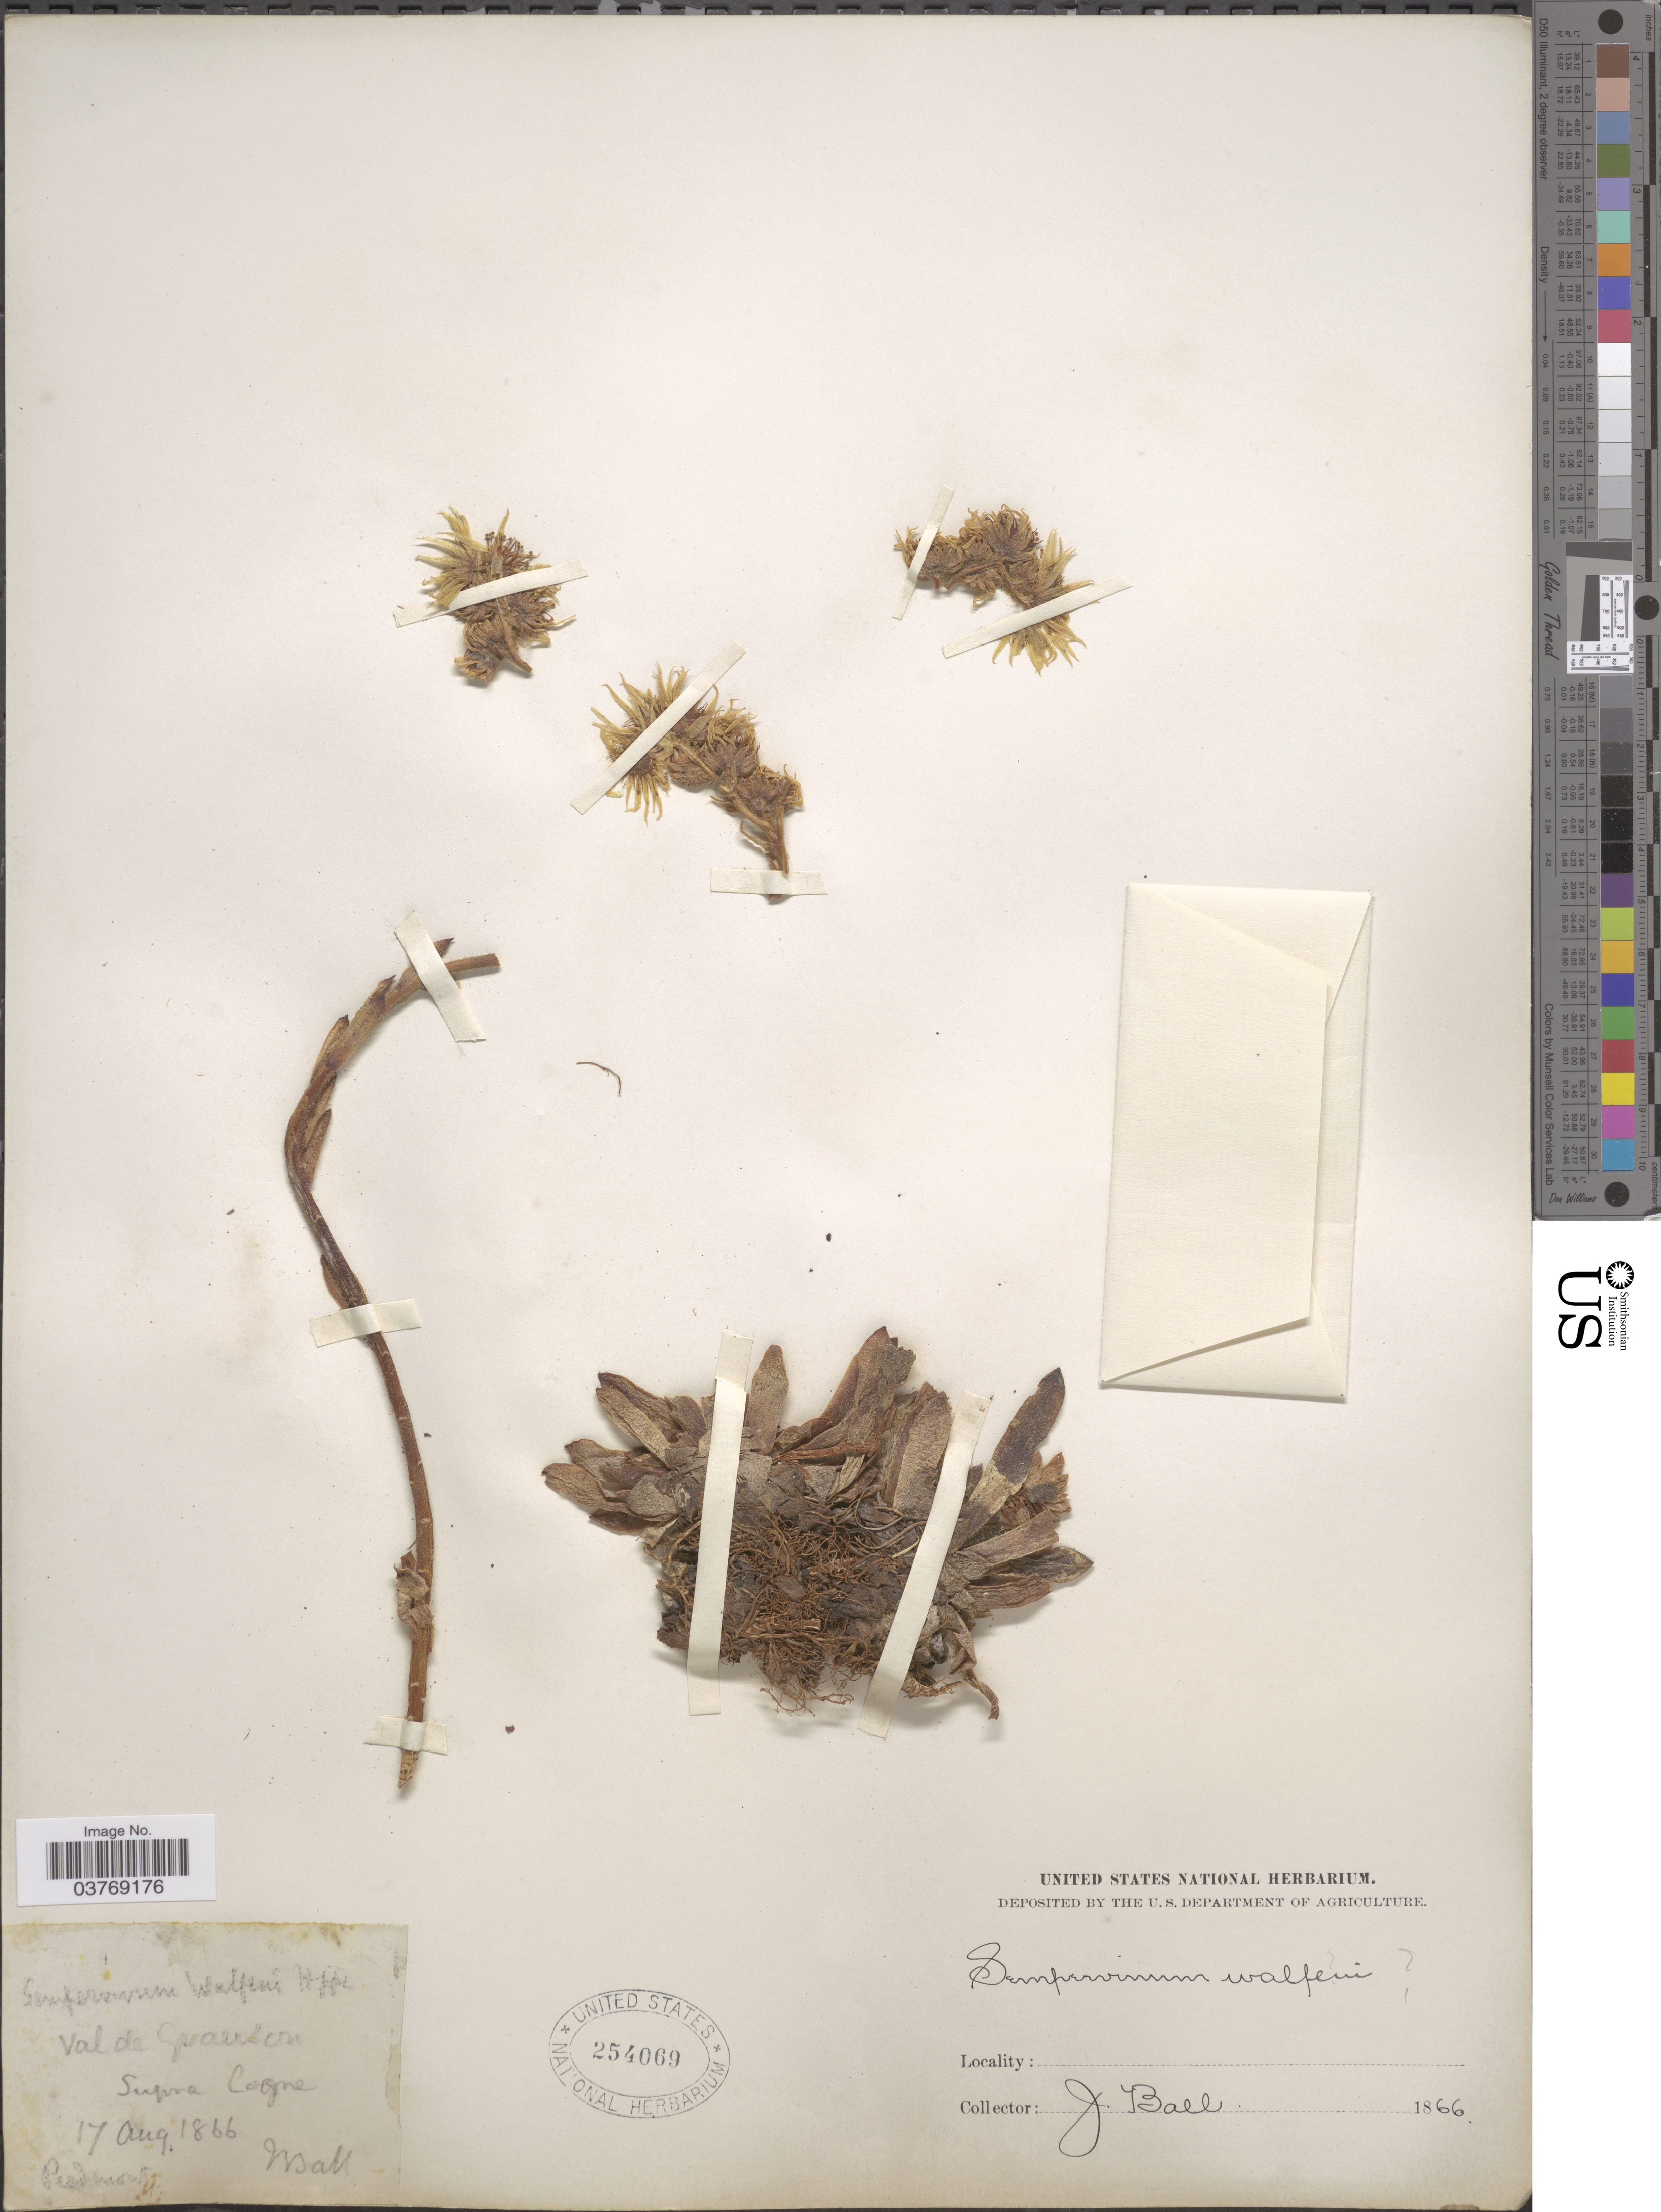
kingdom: Plantae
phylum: Tracheophyta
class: Magnoliopsida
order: Saxifragales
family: Crassulaceae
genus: Sempervivum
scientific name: Sempervivum wulfenii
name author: Hoppe ex Mert. & W.D.J. Koch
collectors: J. Ball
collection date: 1866-08-17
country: Italy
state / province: Piedmont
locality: Val de Grauson Supra Cogne.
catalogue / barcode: US 254069